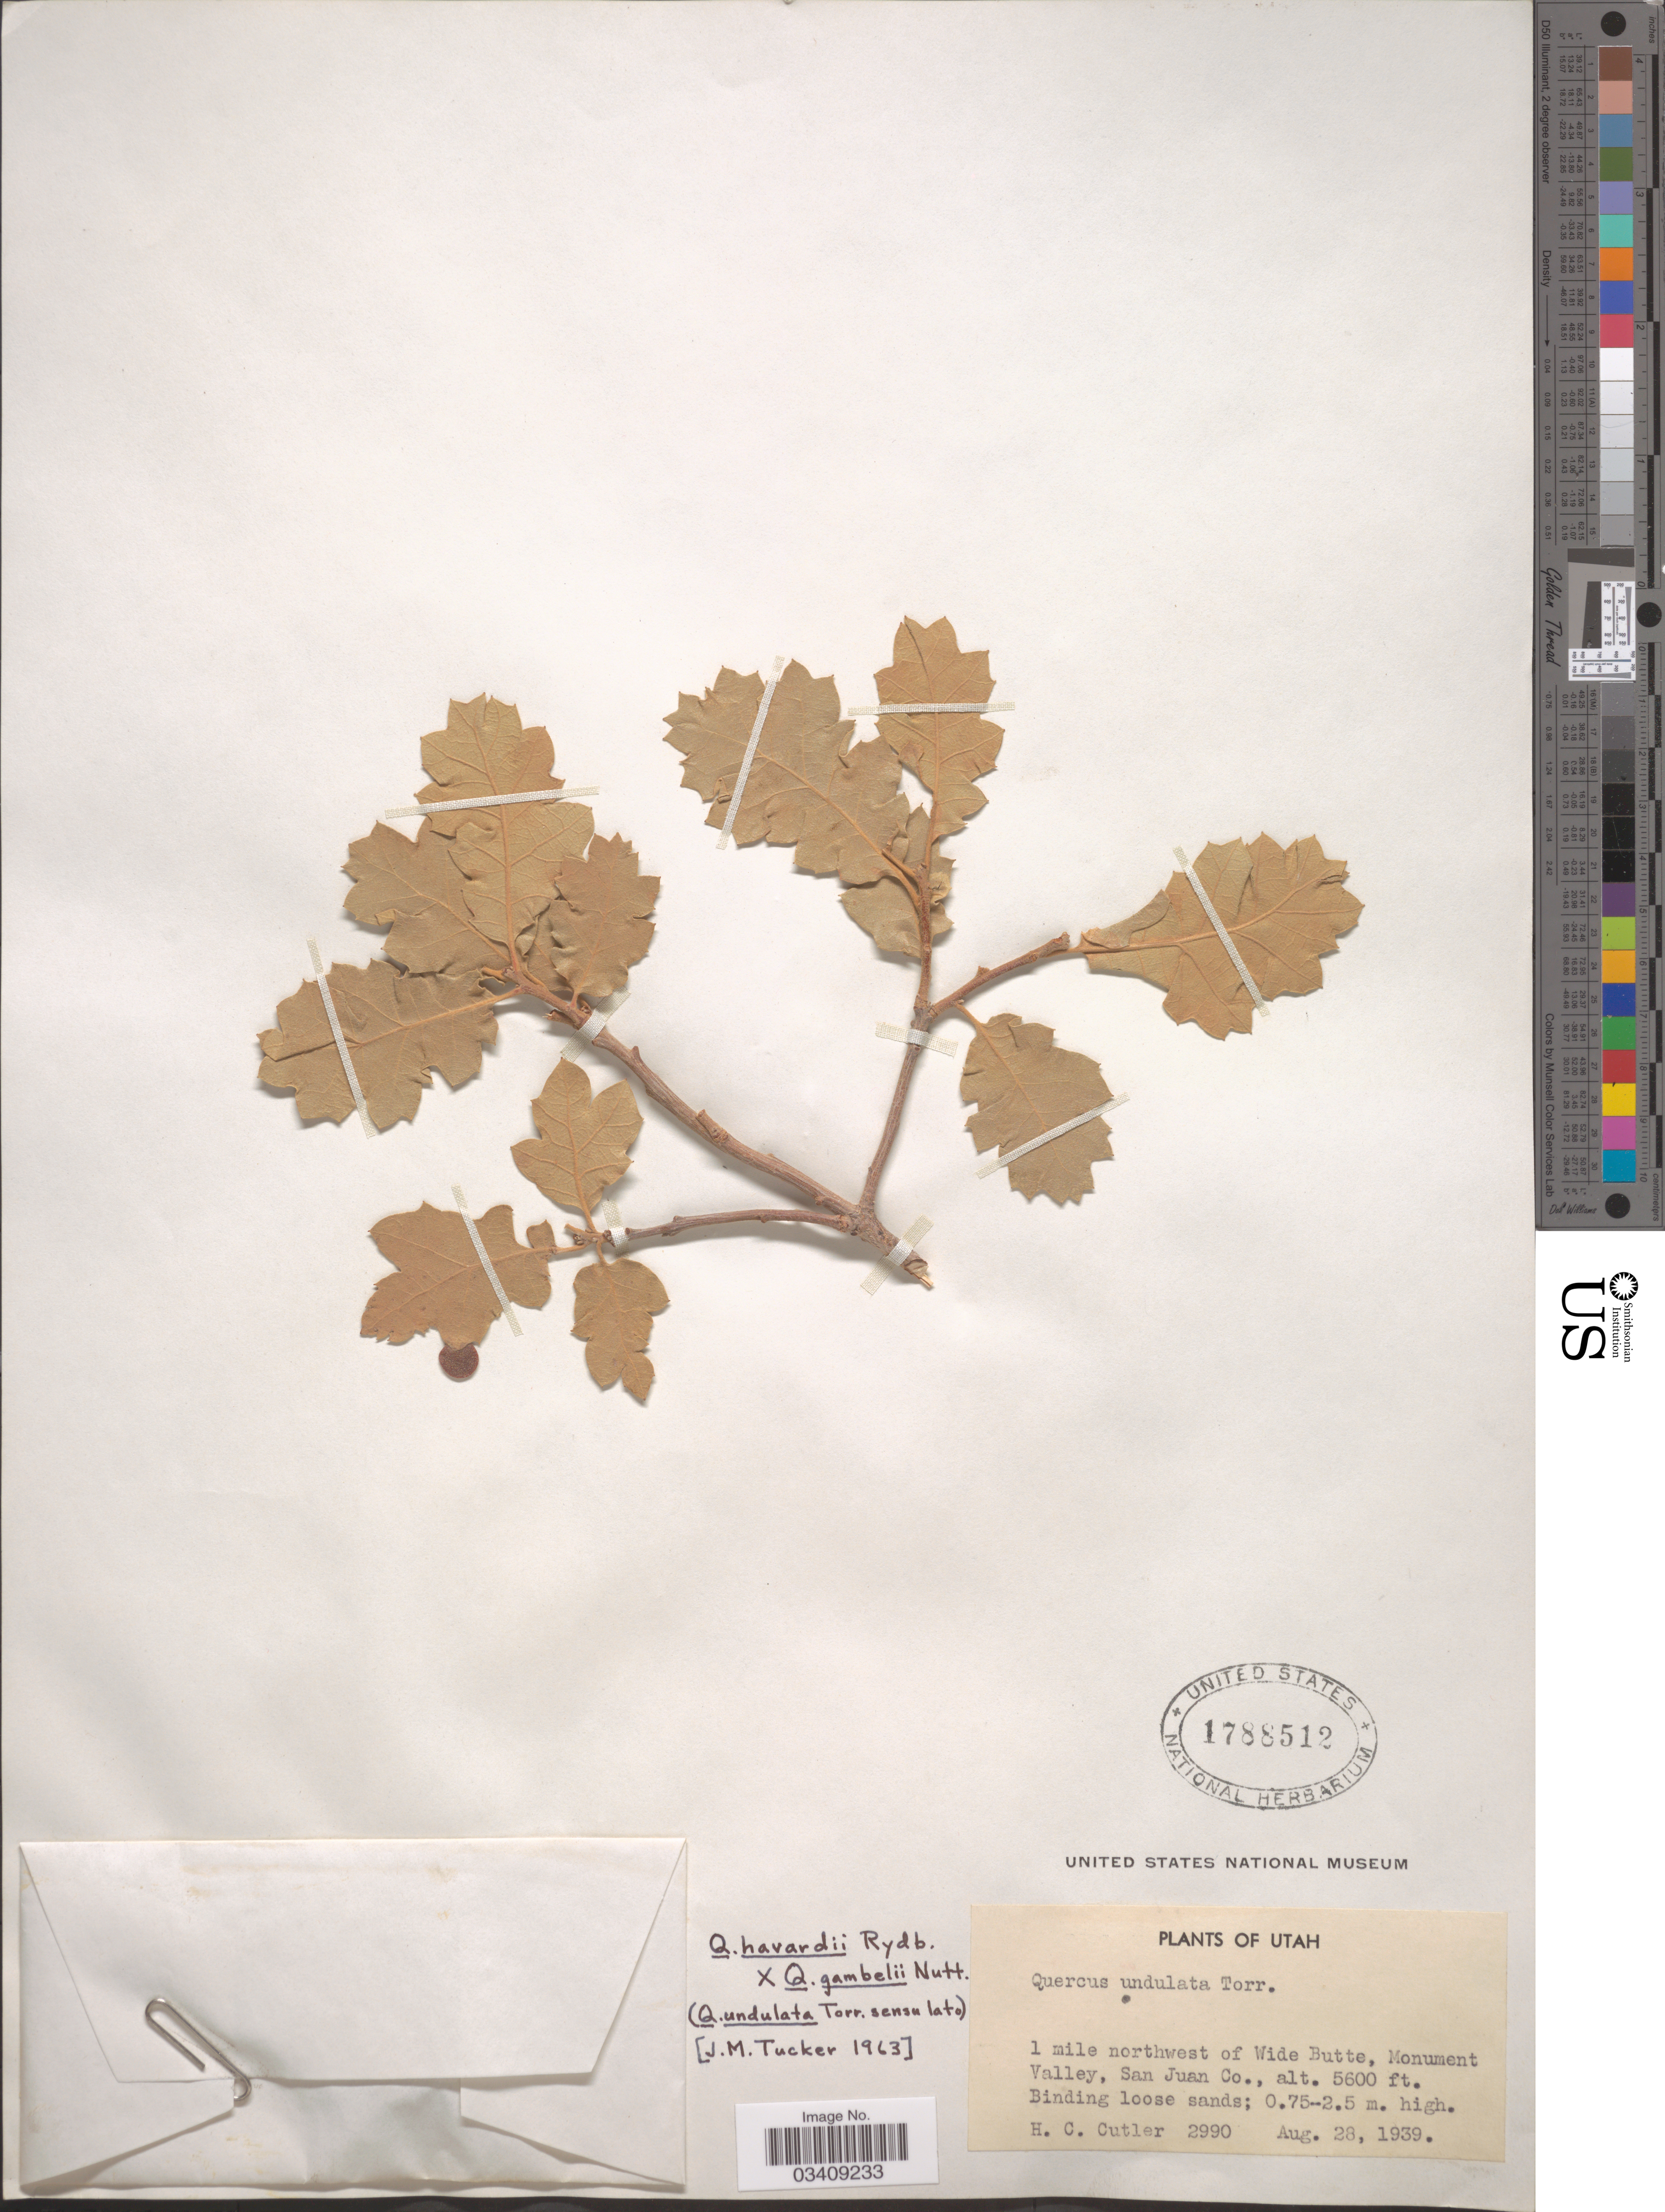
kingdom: Plantae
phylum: Tracheophyta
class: Magnoliopsida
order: Fagales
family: Fagaceae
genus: Quercus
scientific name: Quercus undulata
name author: Torr.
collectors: H. C. Cutler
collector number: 2990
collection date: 1939-08-28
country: United States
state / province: Utah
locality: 1 mile northwest of Wide Butte, Monument Valley, San Juan Co.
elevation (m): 1707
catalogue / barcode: US 1788512